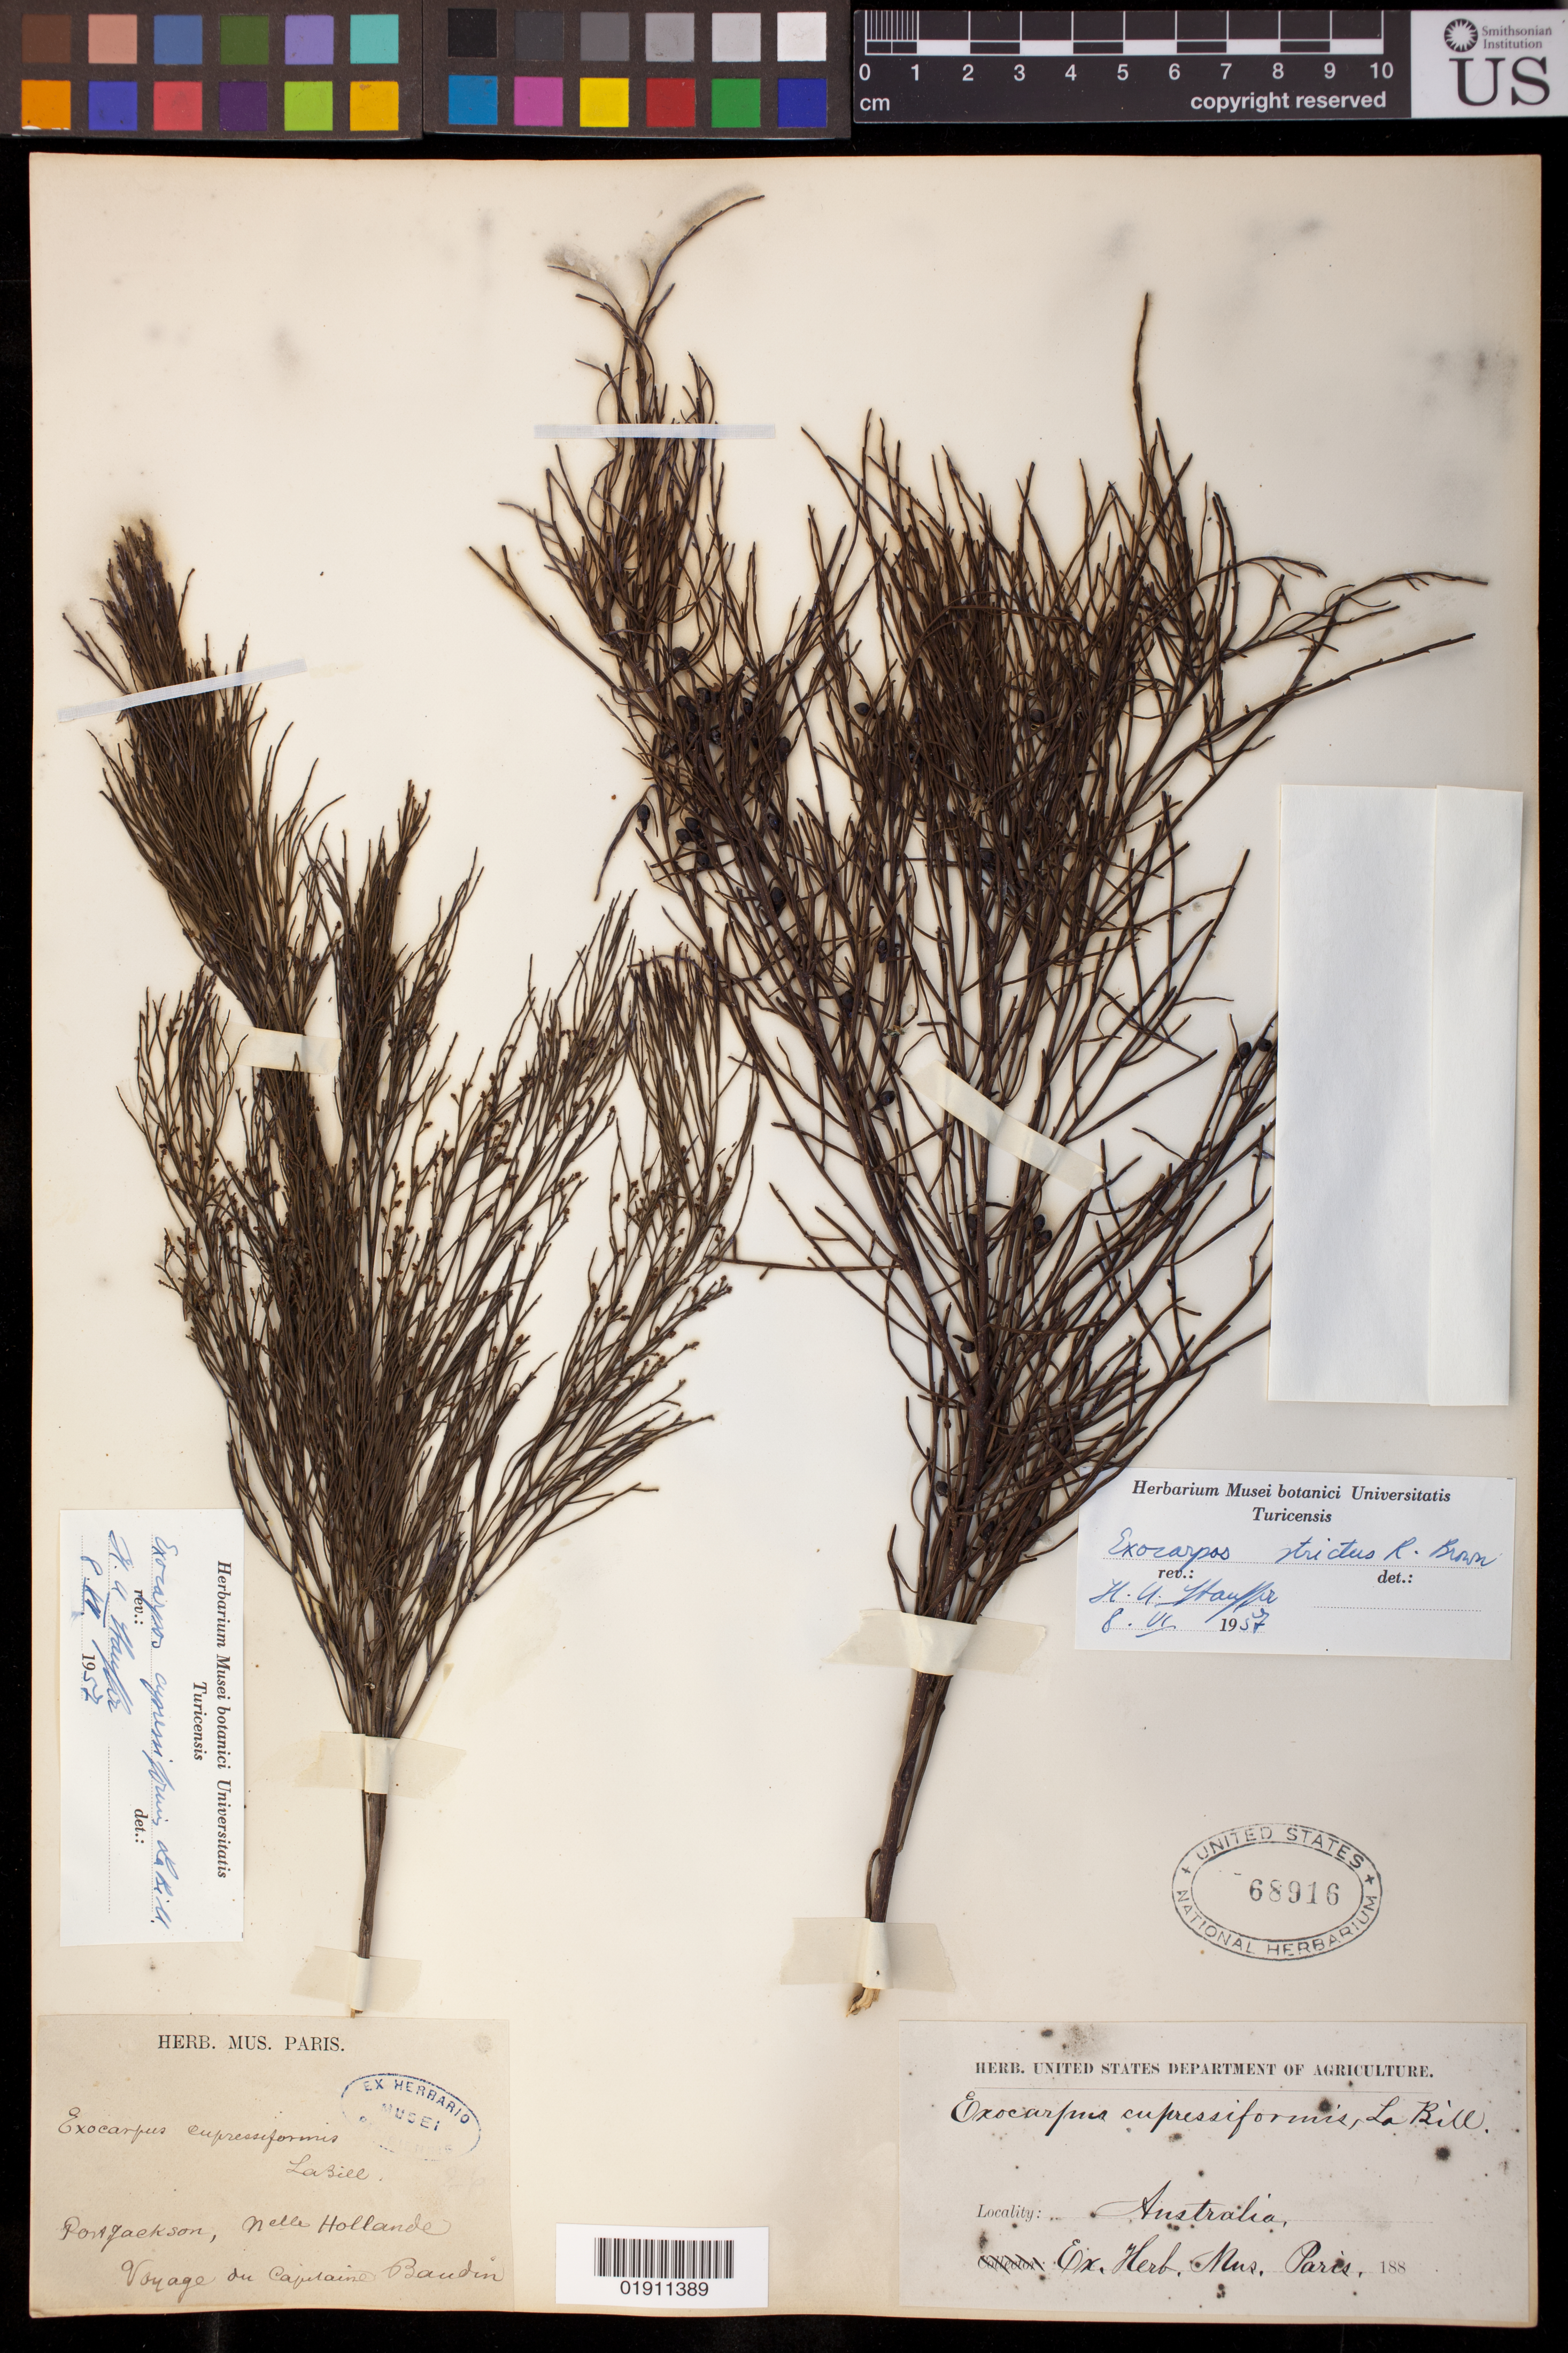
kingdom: Plantae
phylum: Tracheophyta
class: Magnoliopsida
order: Santalales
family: Santalaceae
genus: Exocarpos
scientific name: Exocarpos strictus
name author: R. Br.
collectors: T. Baudin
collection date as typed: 188?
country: Australia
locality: Sydney, Port Jackson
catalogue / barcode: US 68916